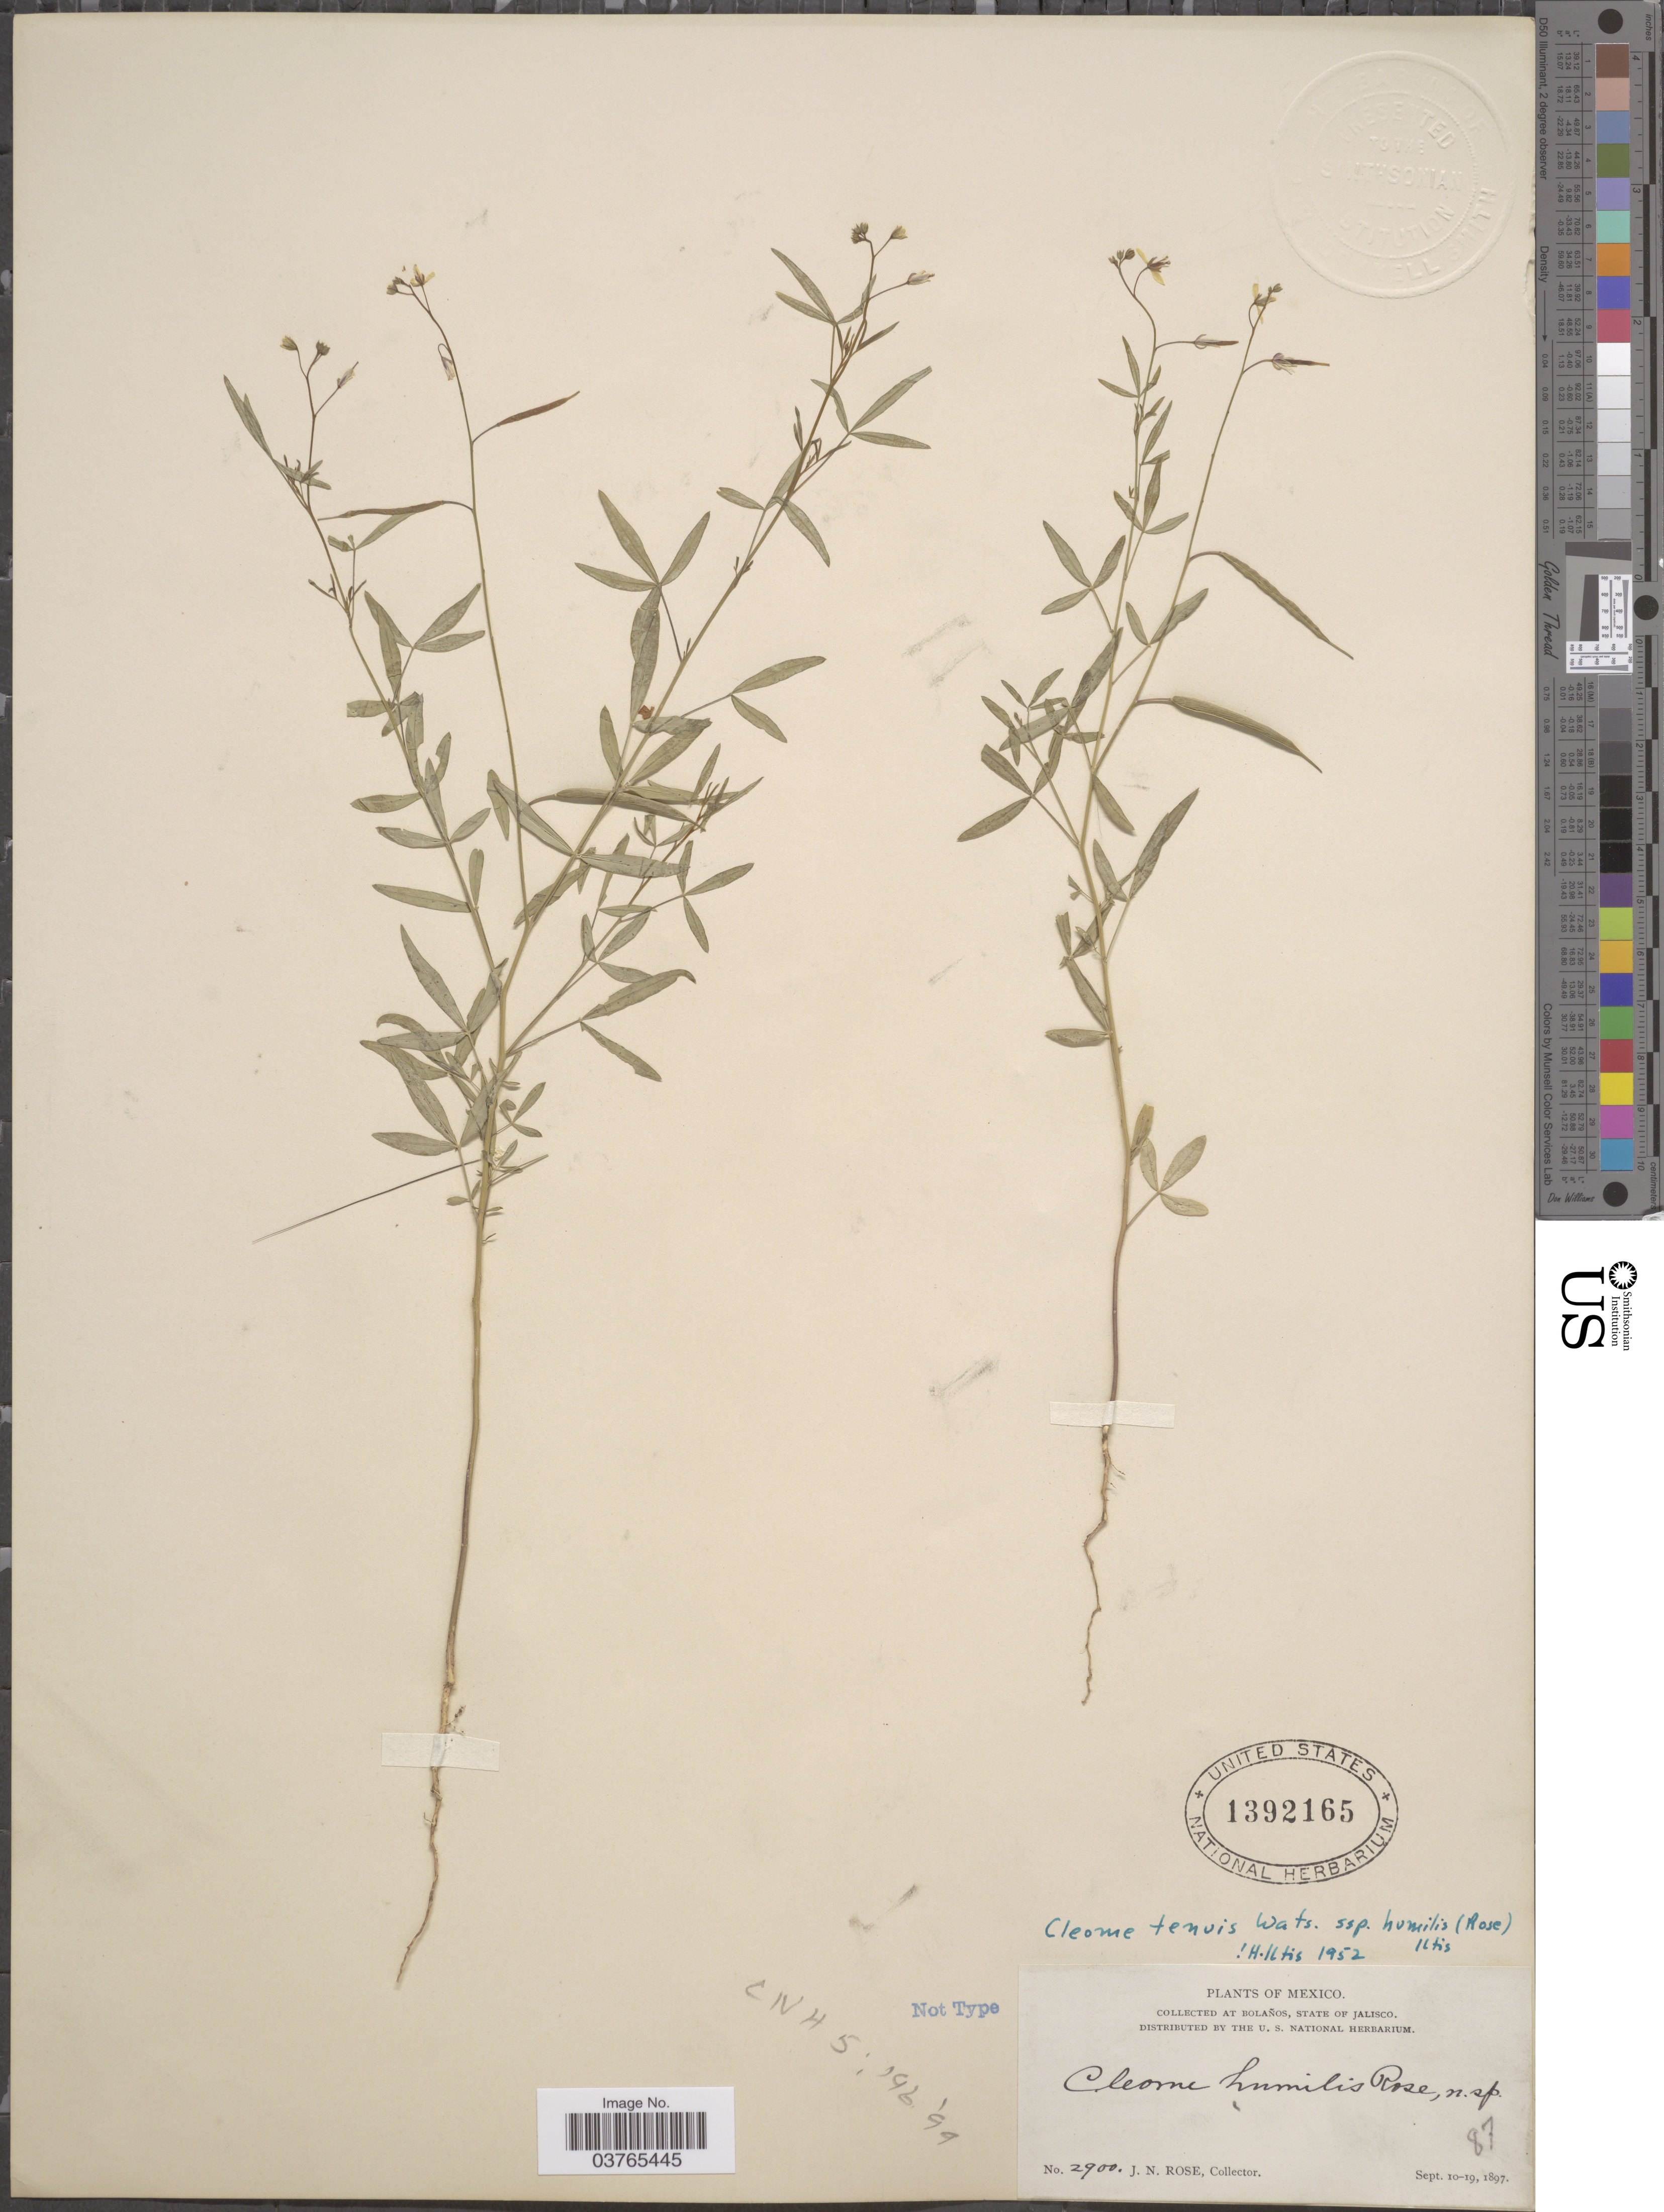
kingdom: Plantae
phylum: Tracheophyta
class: Magnoliopsida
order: Brassicales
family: Cleomaceae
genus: Iltisiella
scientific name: Iltisiella humilis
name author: (Rose) Soares Neto & Roalson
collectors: J. N. Rose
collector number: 2900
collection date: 1897-09-10/1897-09-19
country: Mexico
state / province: Jalisco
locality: Bolaños.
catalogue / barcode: US 1392165